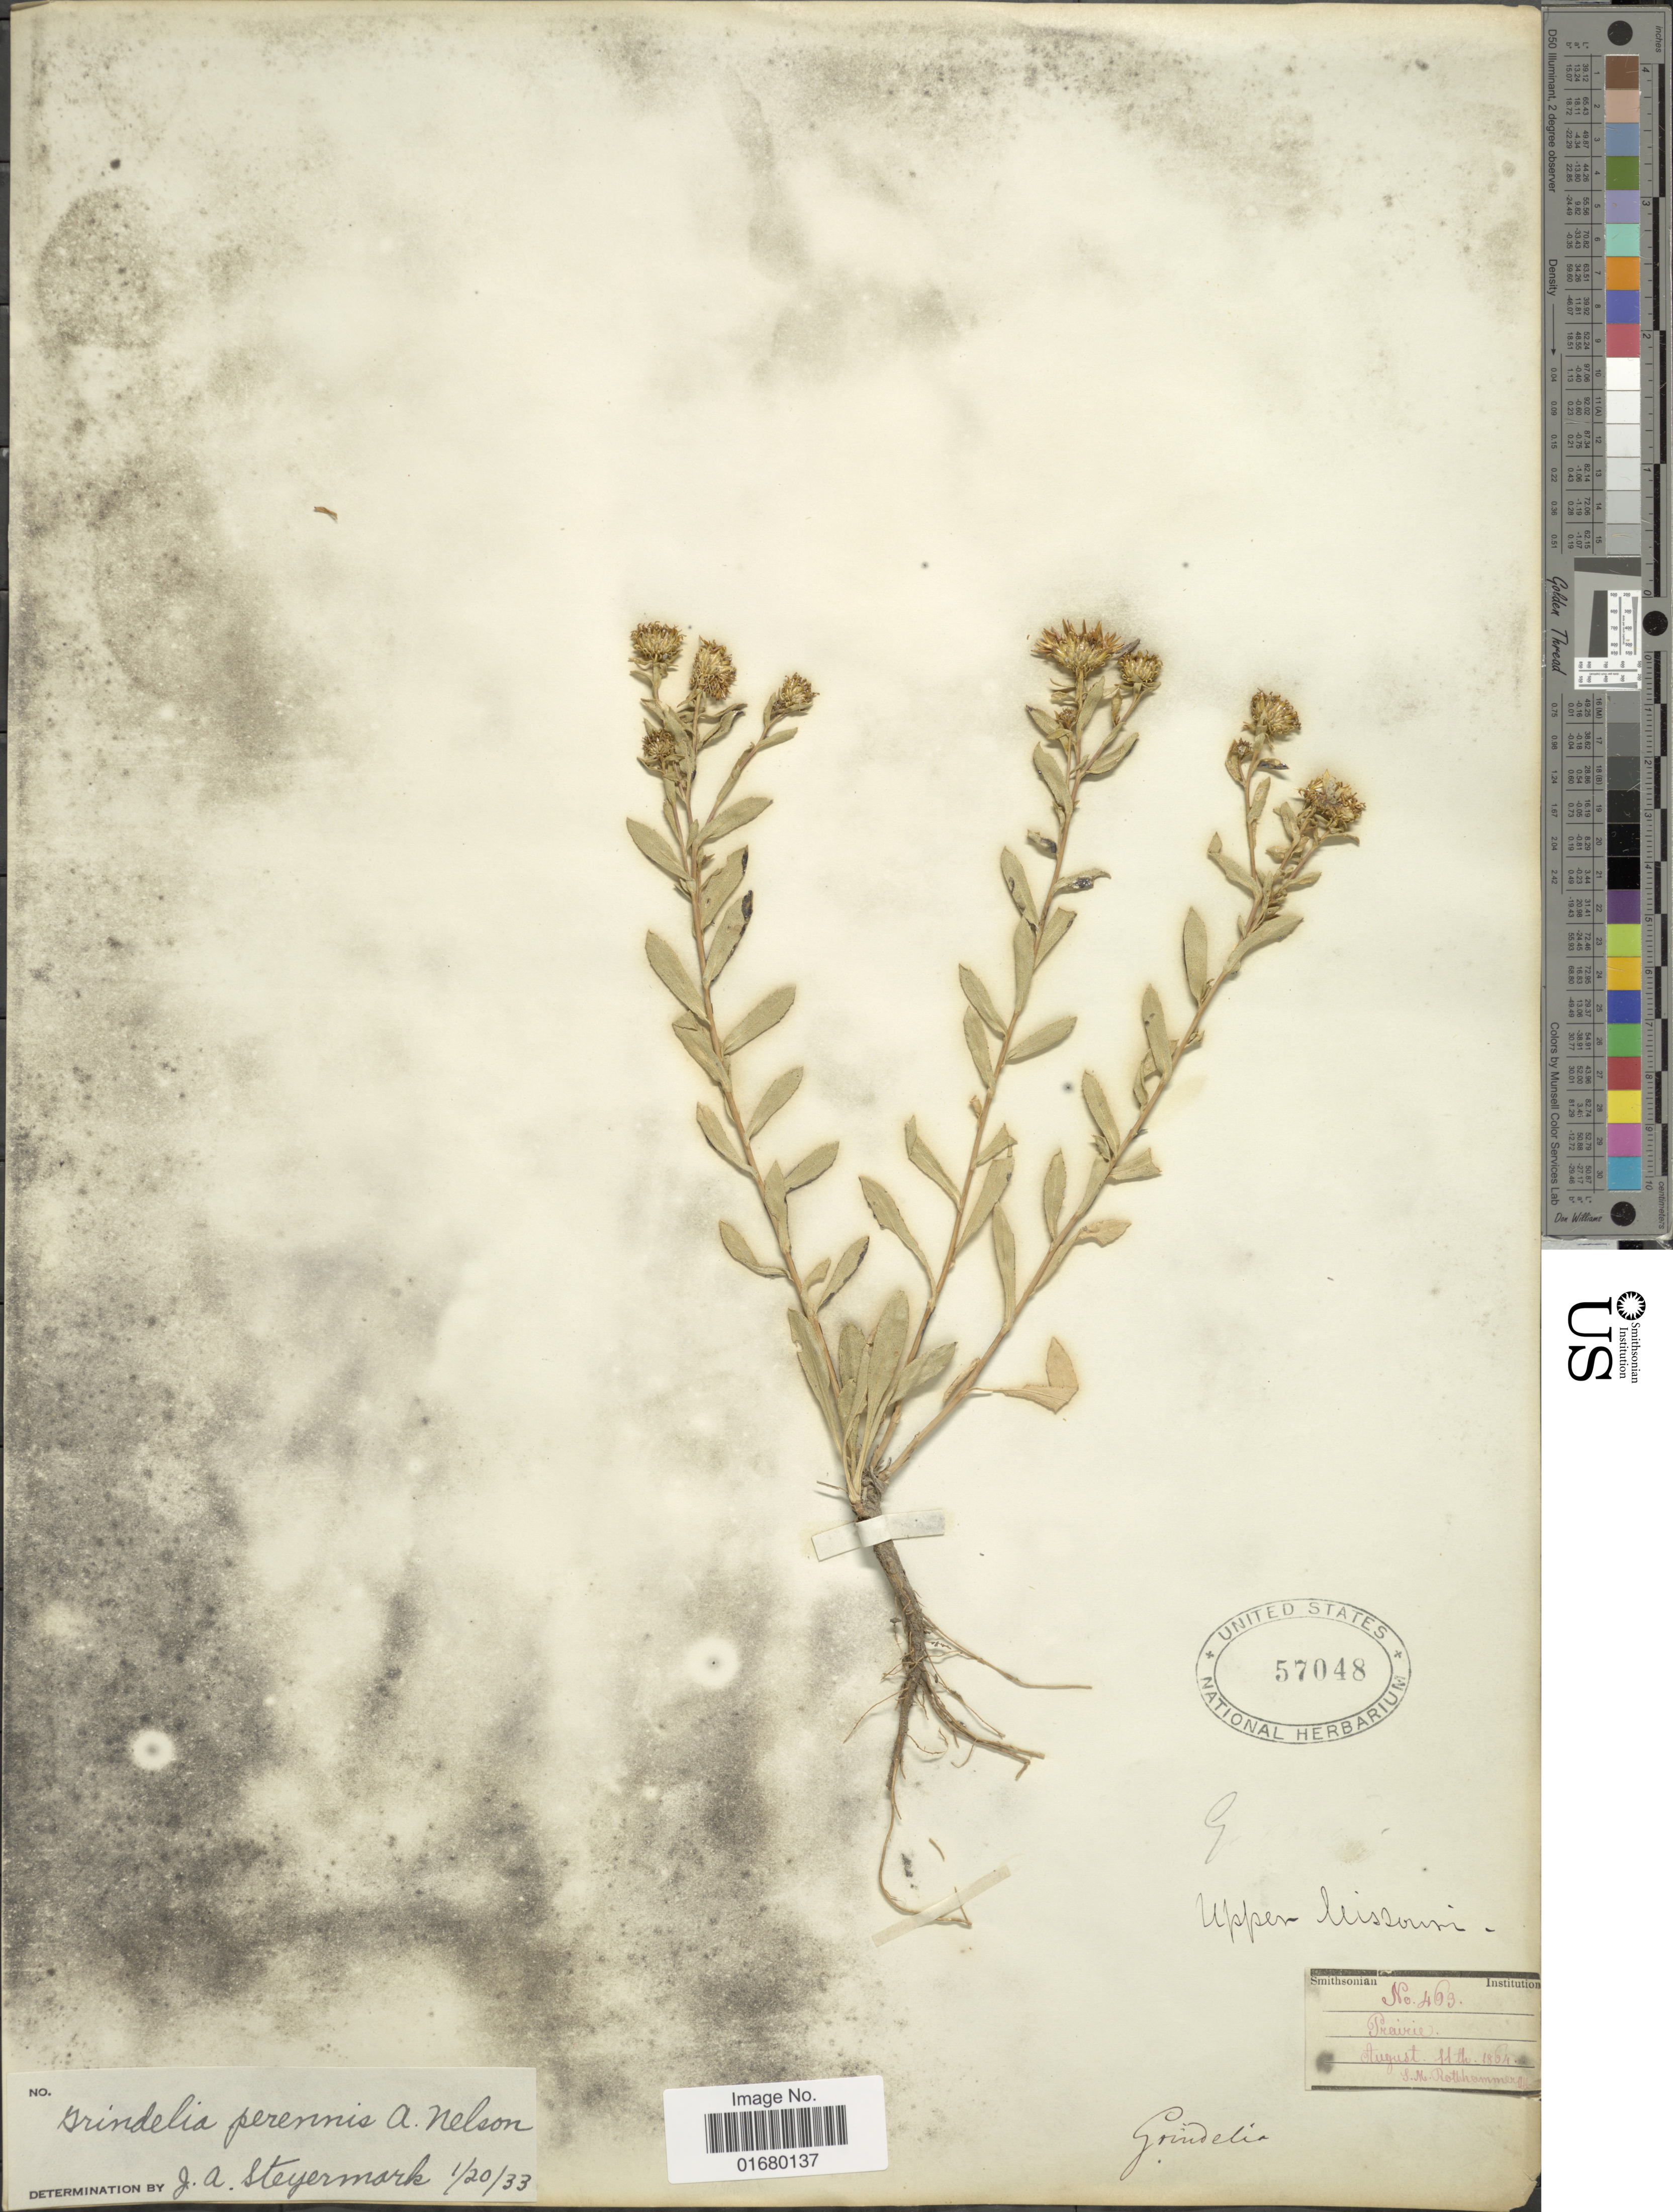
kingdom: Plantae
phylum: Tracheophyta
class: Magnoliopsida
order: Asterales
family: Asteraceae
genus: Grindelia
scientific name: Grindelia perennis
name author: A. Nelson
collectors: S. Rothhammer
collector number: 463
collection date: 1864-08-11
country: United States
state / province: Missouri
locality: Prairie. Upper Missouri.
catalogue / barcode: US 57048